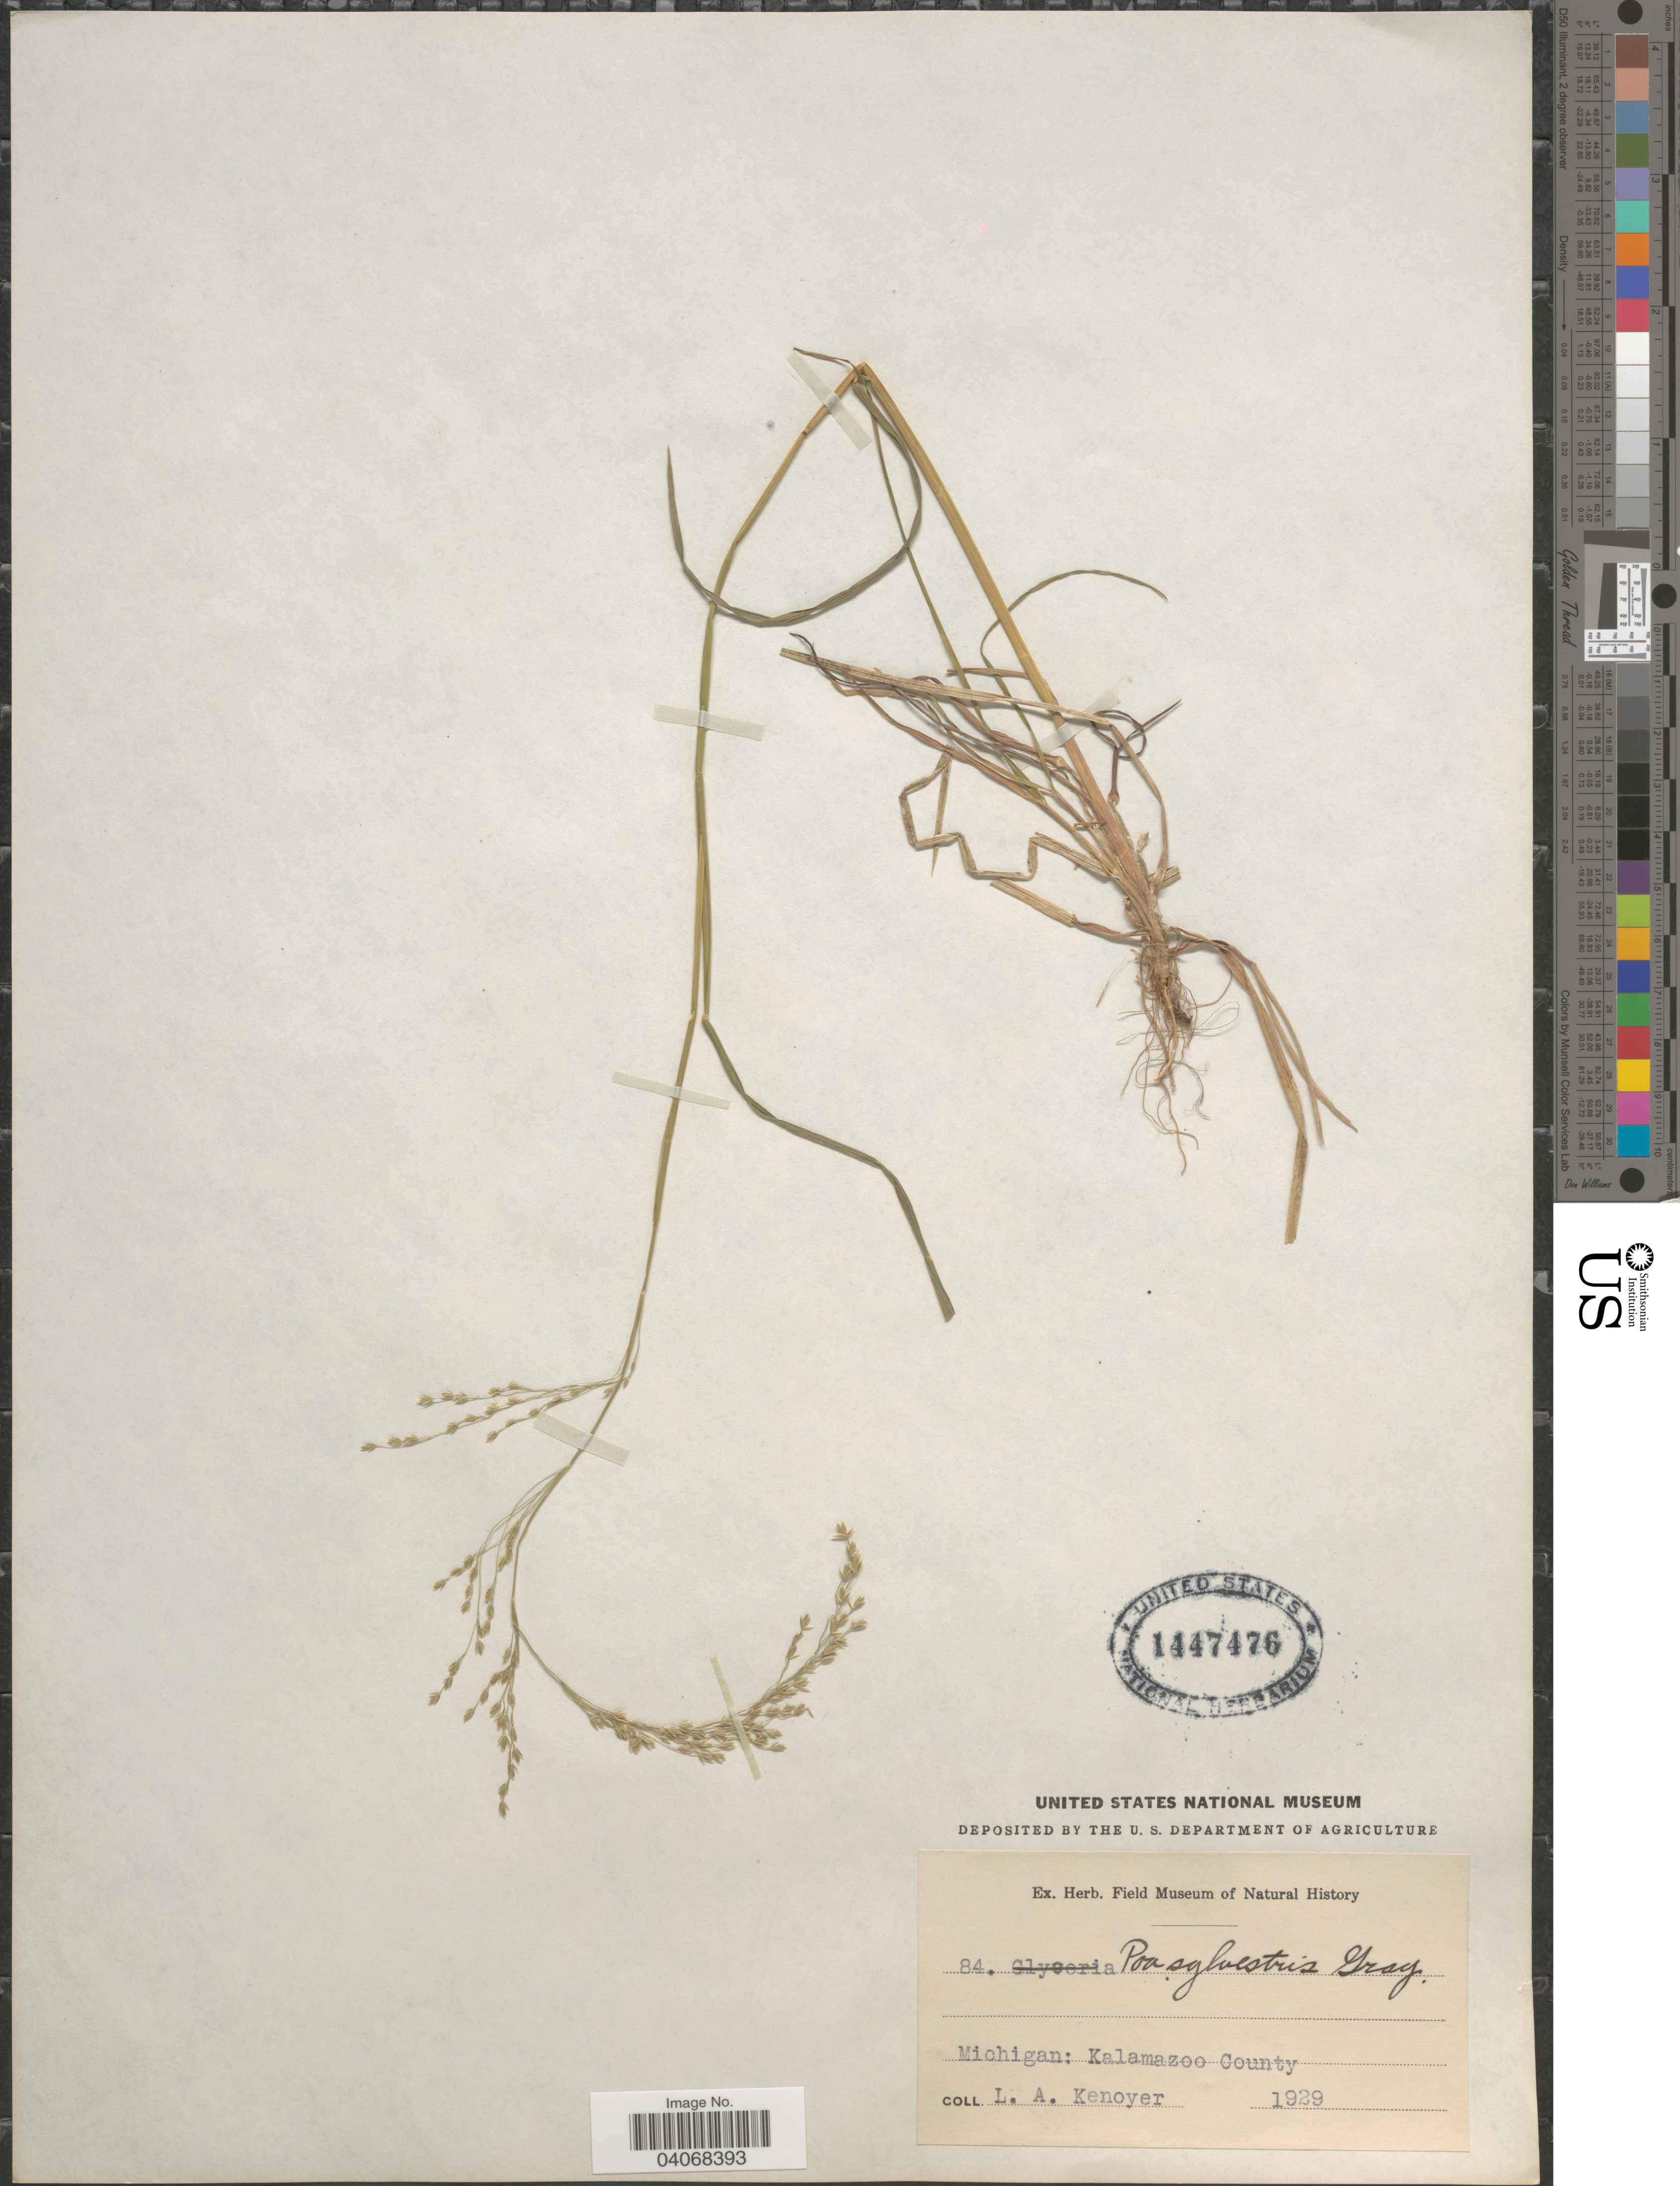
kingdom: Plantae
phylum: Tracheophyta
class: Liliopsida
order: Poales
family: Poaceae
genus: Poa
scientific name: Poa sylvestris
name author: A. Gray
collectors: L. A. Kenoyer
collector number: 84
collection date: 1929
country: United States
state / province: Michigan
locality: Kalamazoo County.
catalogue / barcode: US 1447476